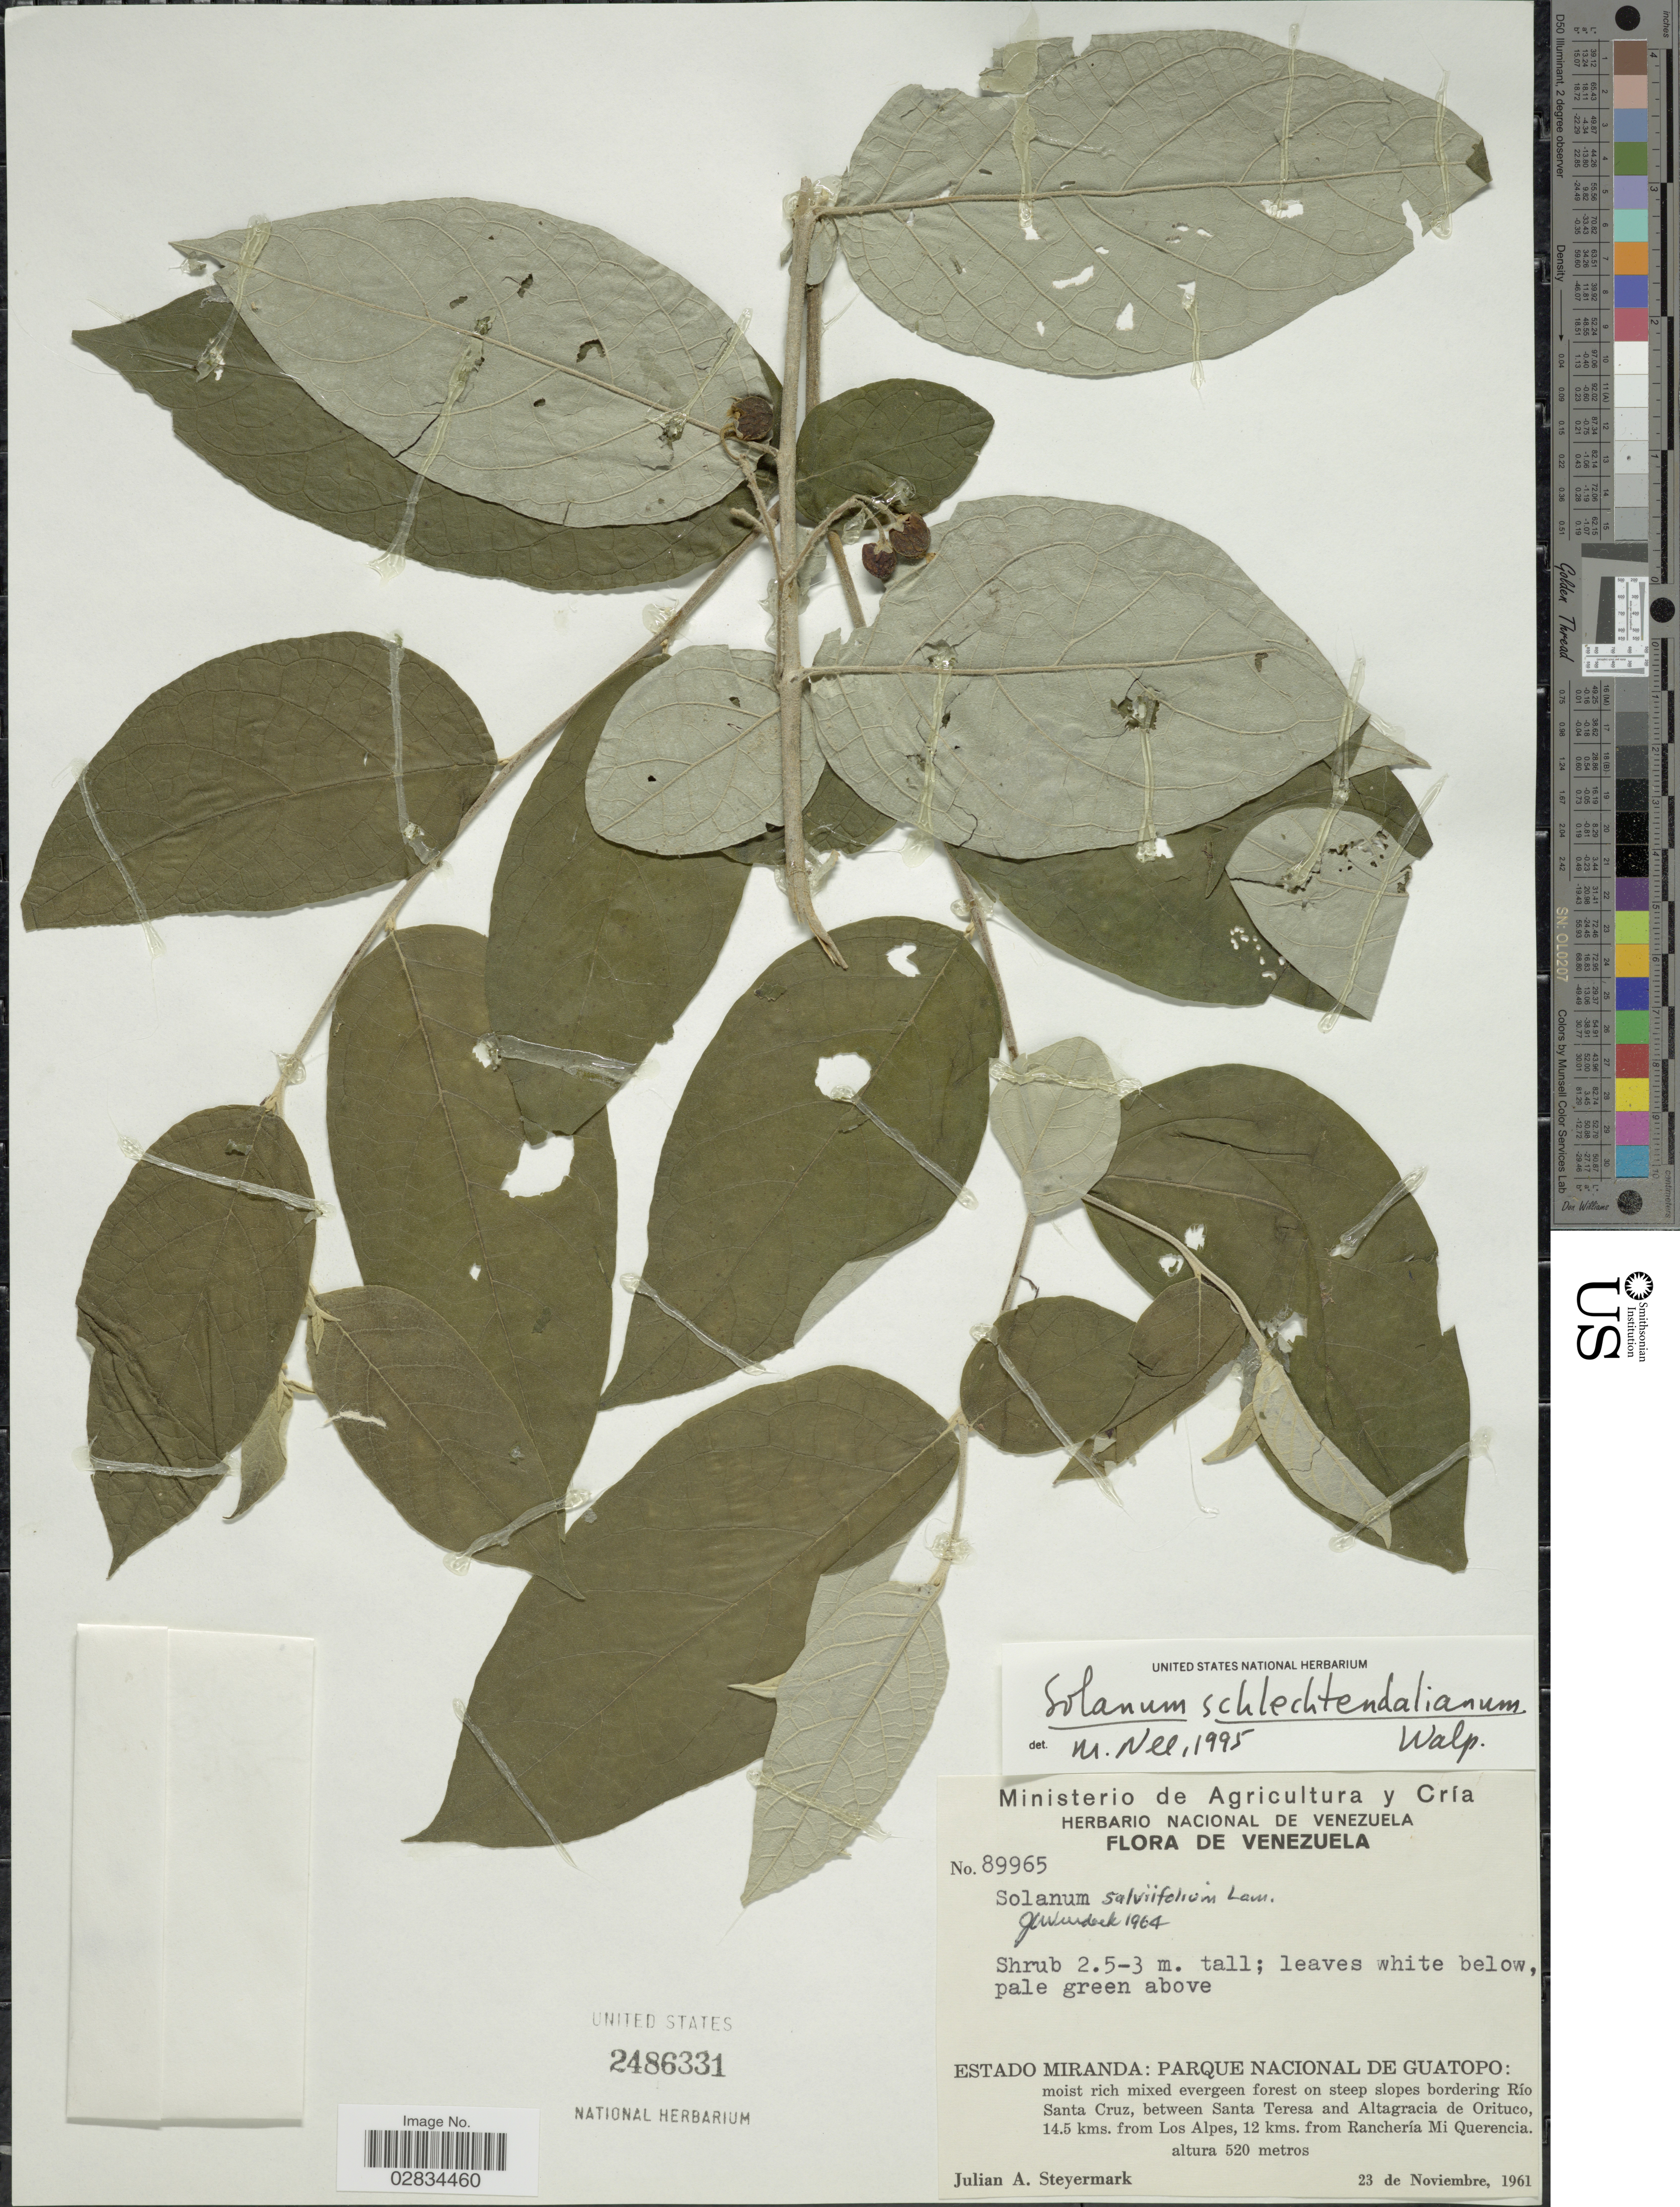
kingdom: Plantae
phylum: Tracheophyta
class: Magnoliopsida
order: Solanales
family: Solanaceae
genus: Solanum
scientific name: Solanum schlechtendalianum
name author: Walp.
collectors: J. Steyermark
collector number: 89965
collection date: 1961-11-23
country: Venezuela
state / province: Miranda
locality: Estado Miranda: Parque Nacional de Guatopo: moist rich mixed evergreen forest on steep slopes bordering Río Santa Cruz, between Santa Teresa and Altagracia de Orituco, 14.5 kms. from Los Alpes, 12 kms. from Ranchería Mi Querencia.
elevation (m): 520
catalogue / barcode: US 2486331